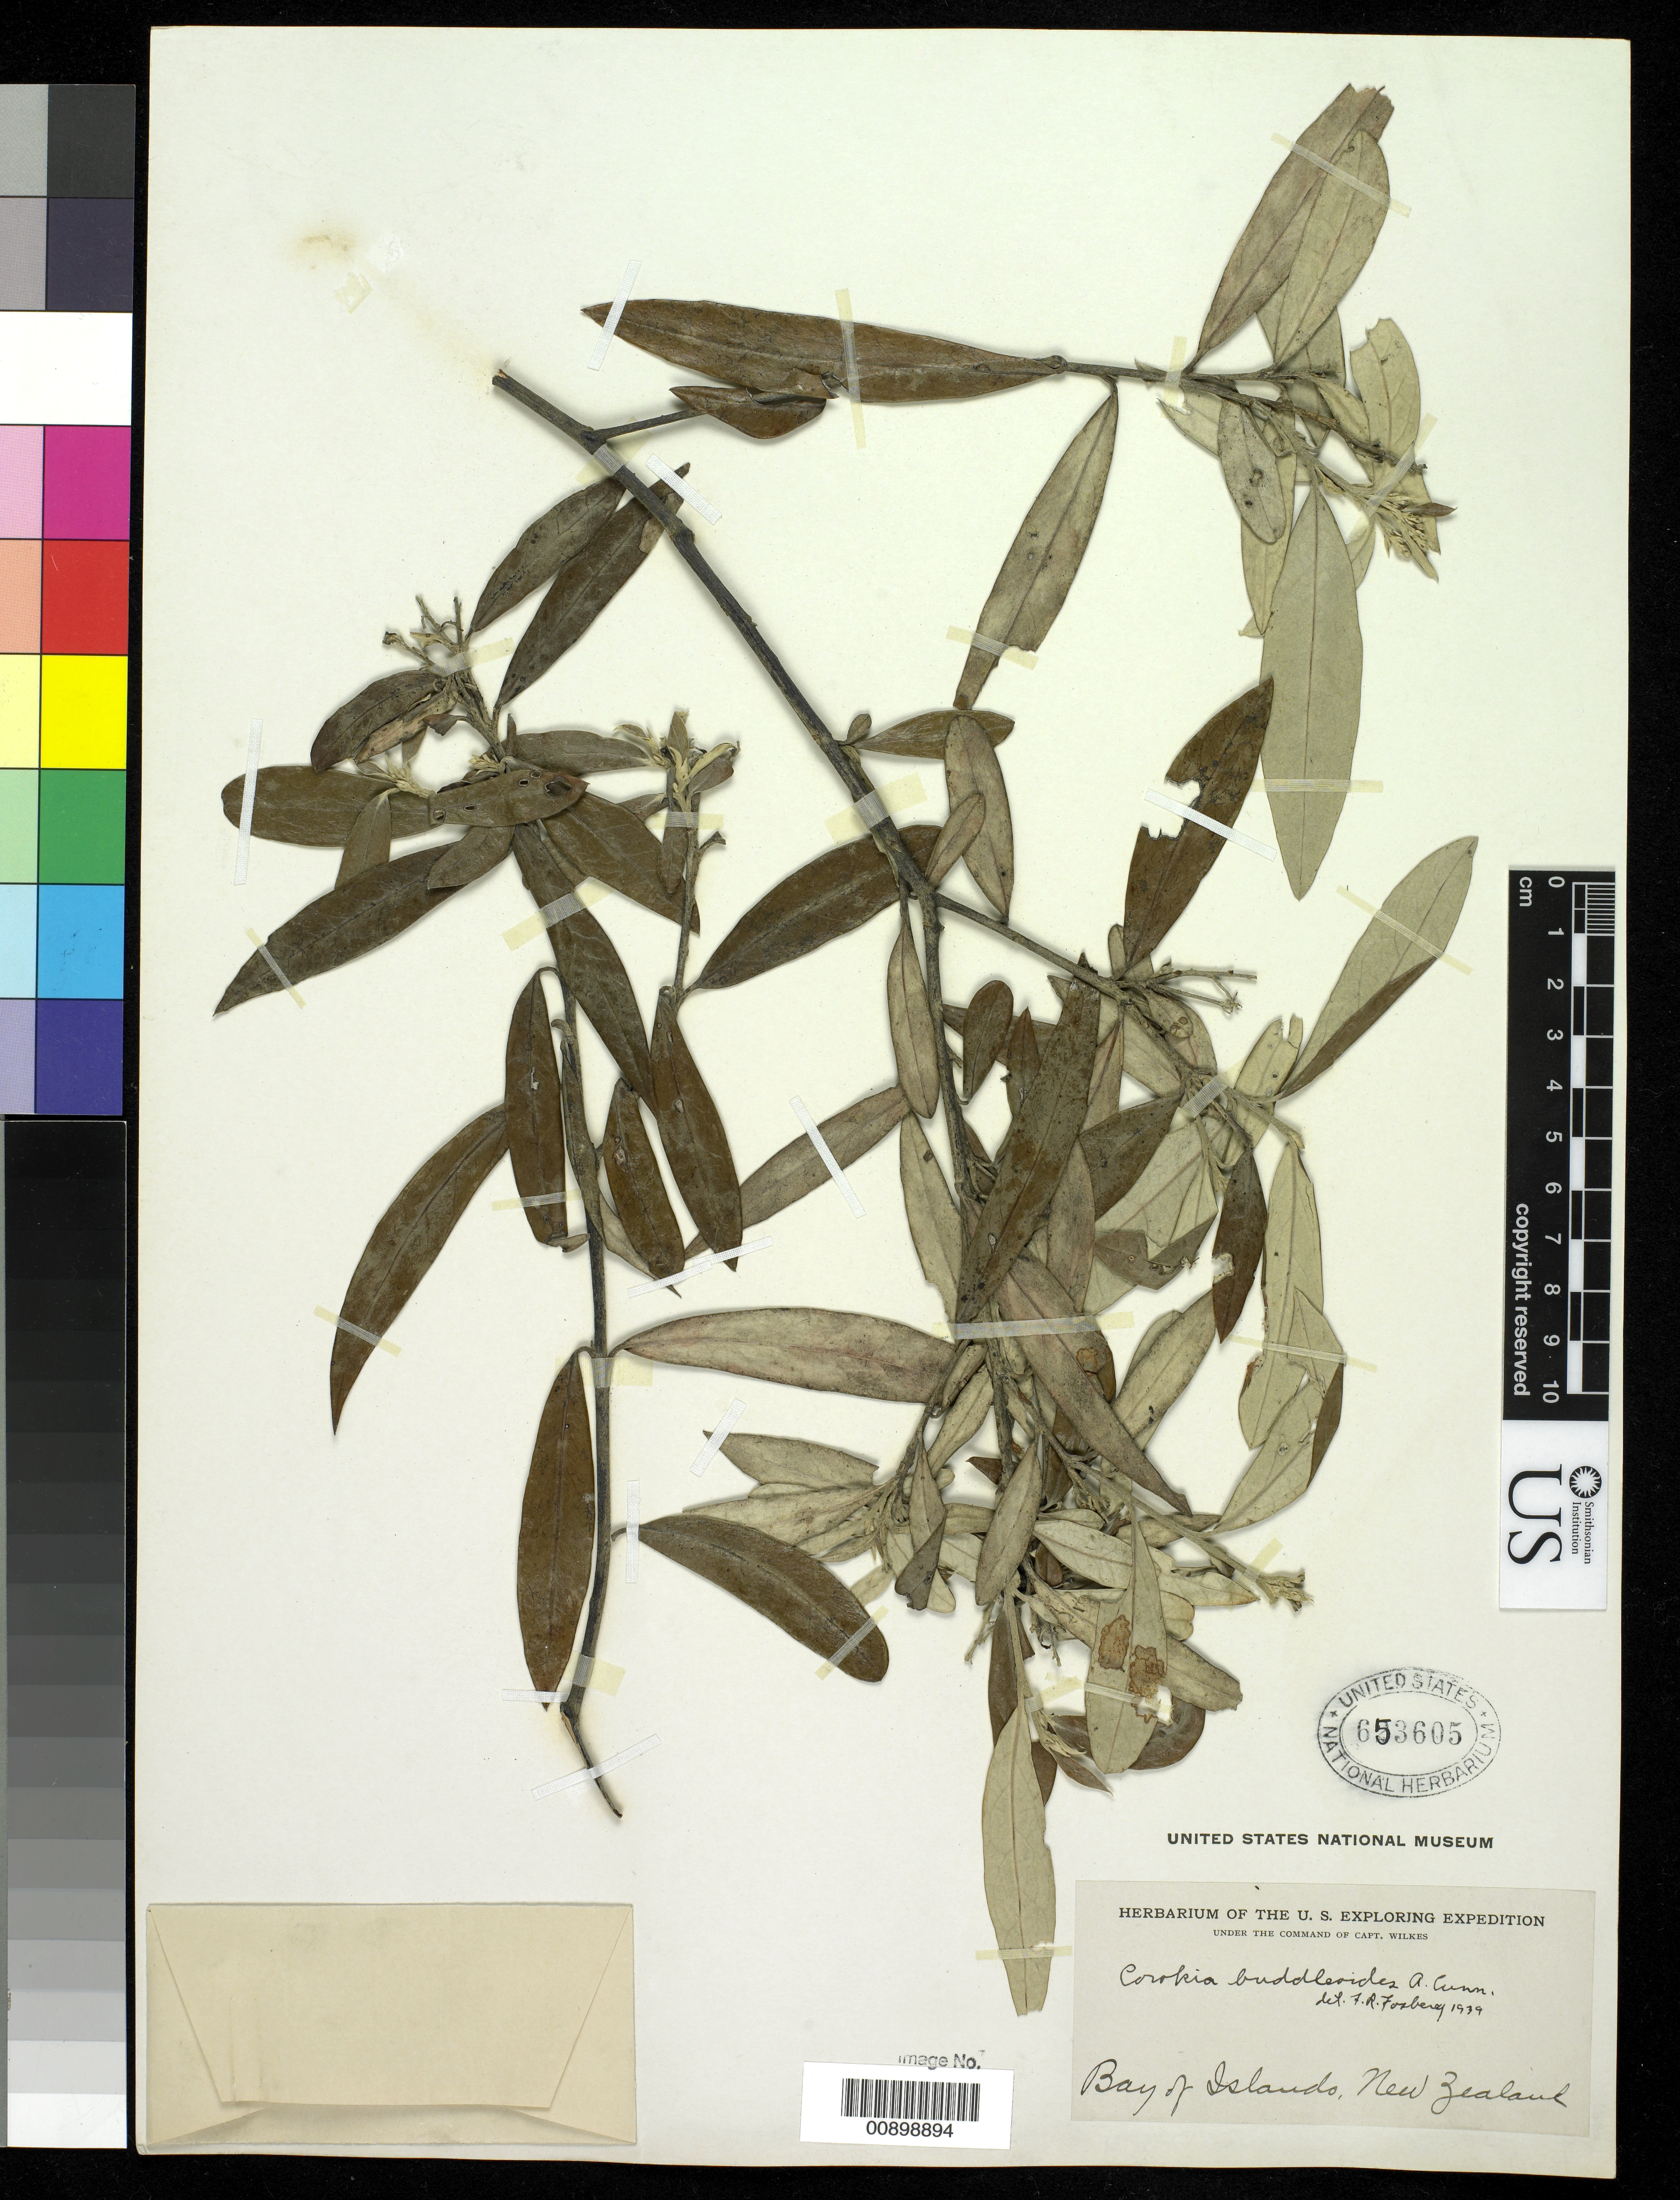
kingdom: Plantae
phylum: Tracheophyta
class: Magnoliopsida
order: Asterales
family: Argophyllaceae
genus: Corokia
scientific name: Corokia buddlejoides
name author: A. Cunn.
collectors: Wilkes Explor. Exped.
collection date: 1838/1842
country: New Zealand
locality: Bay of Islands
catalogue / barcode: US 653605